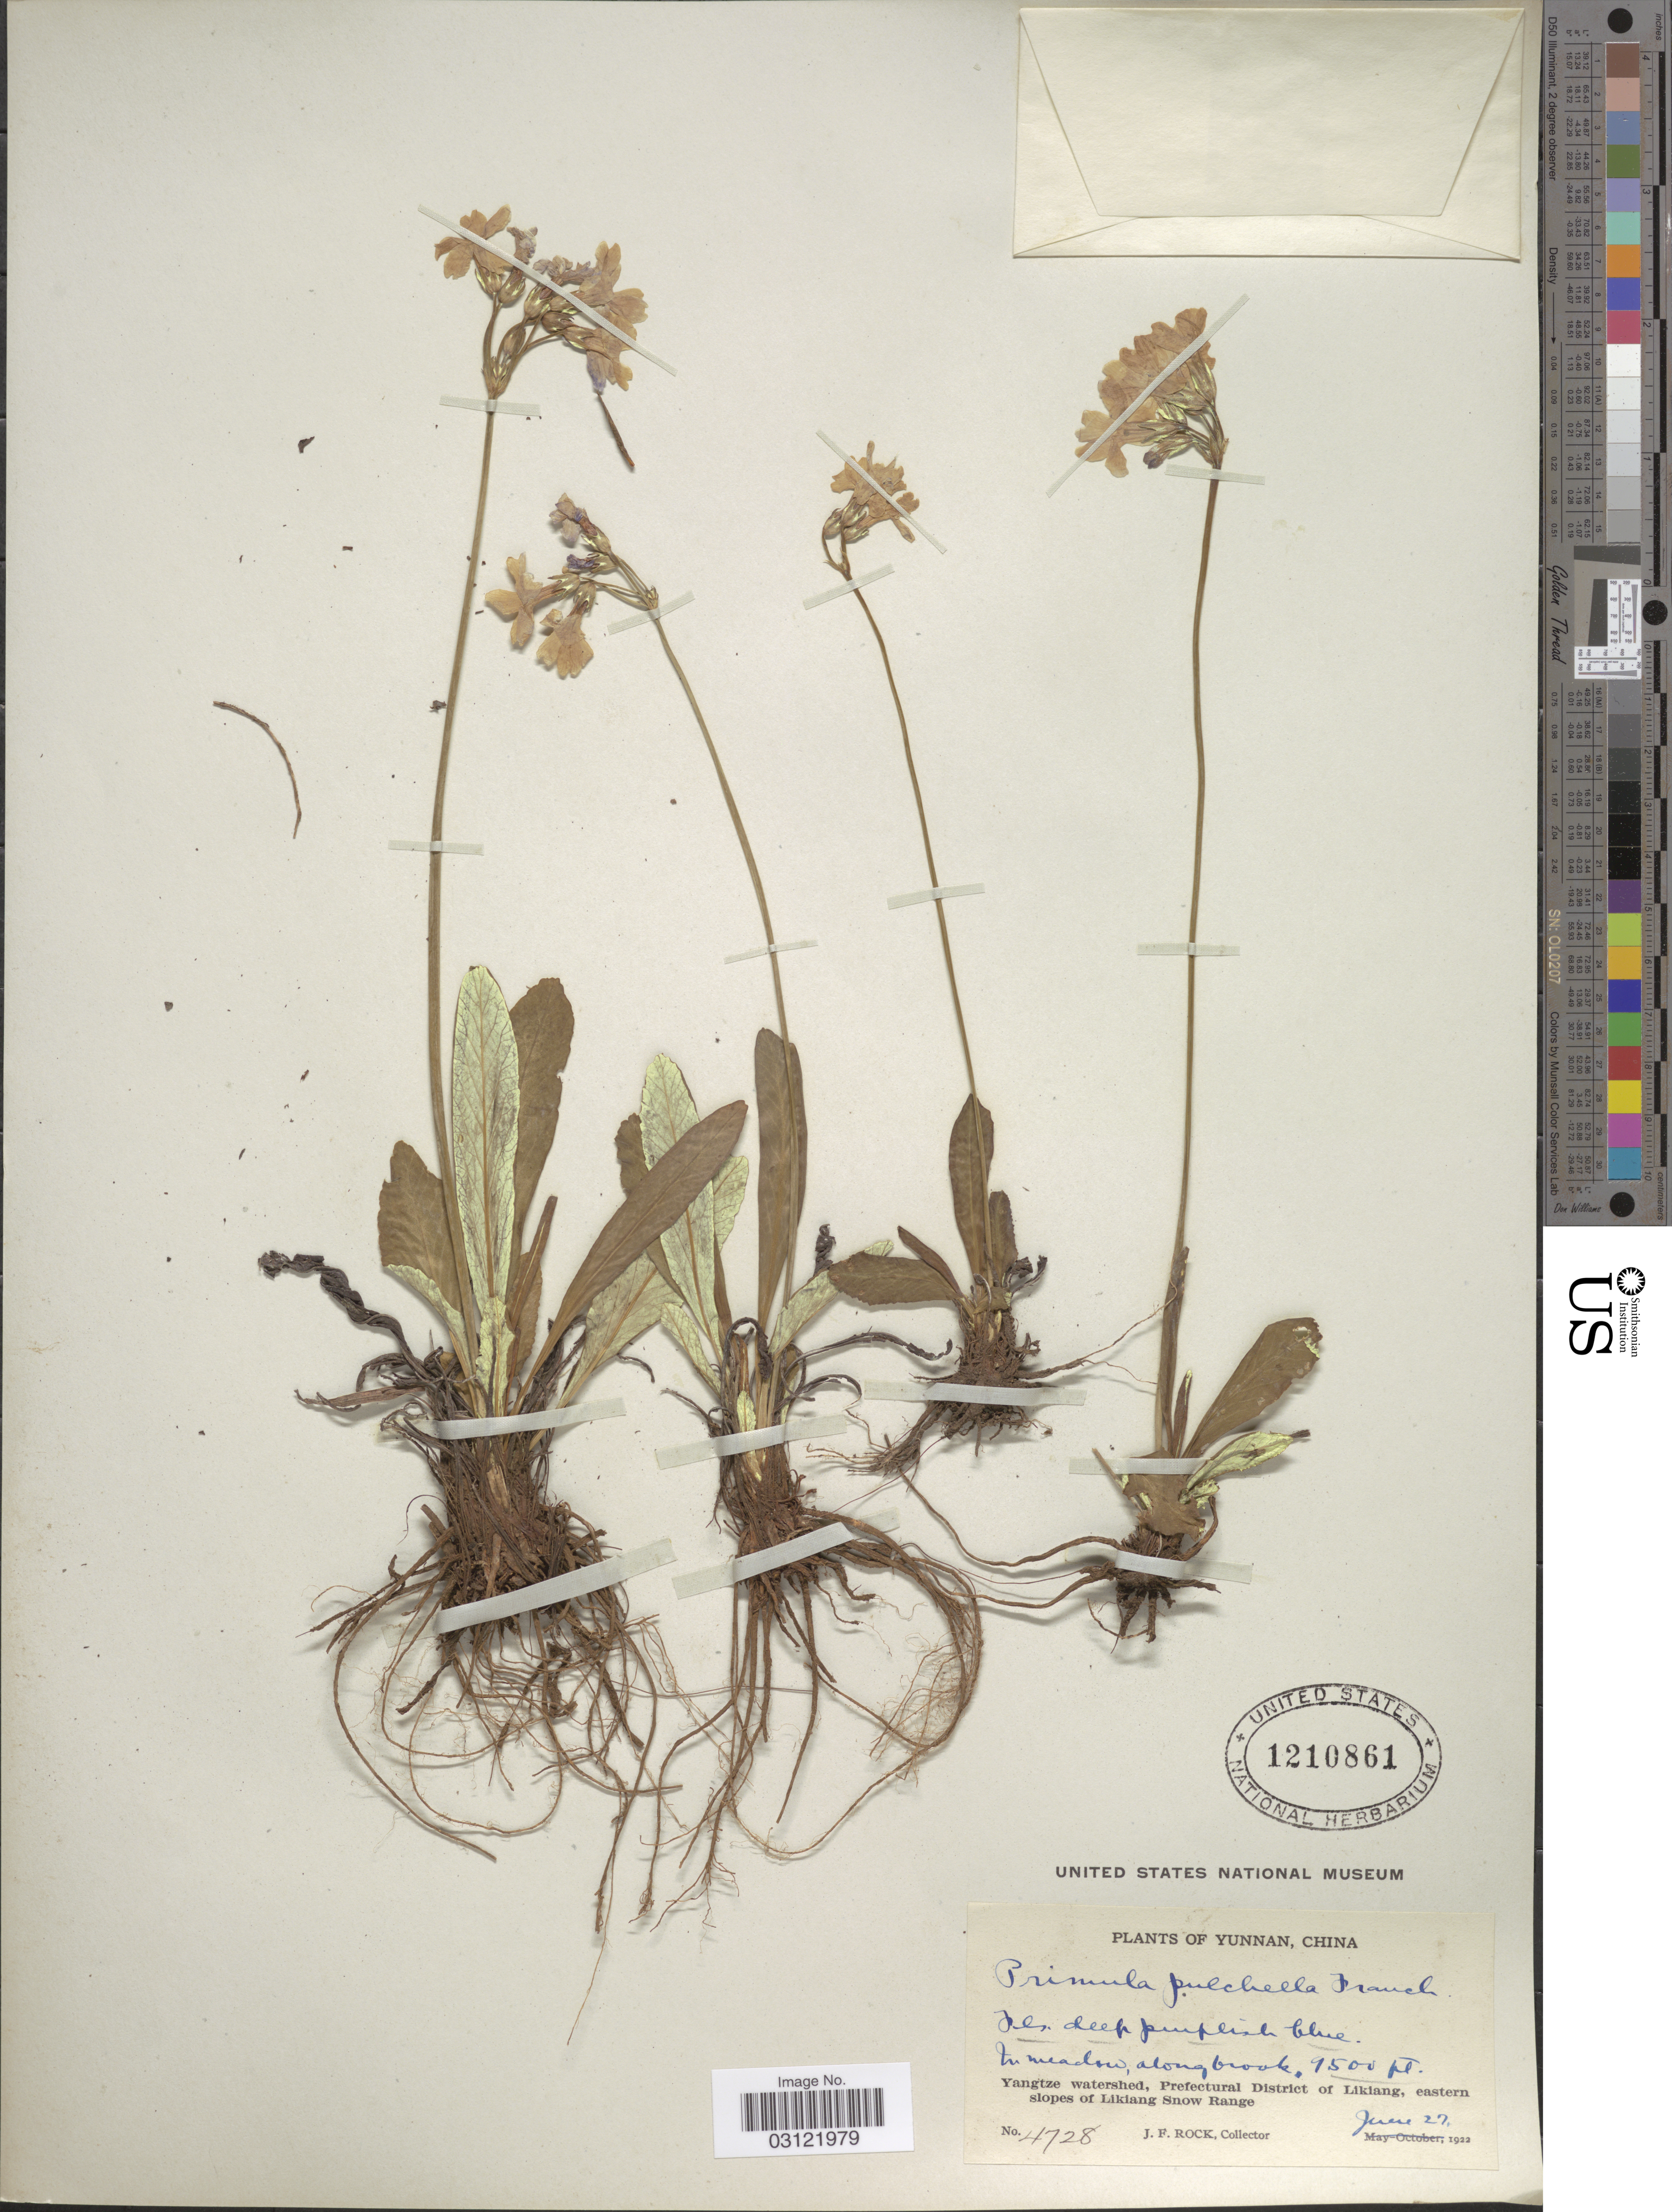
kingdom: Plantae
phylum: Tracheophyta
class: Magnoliopsida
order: Ericales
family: Primulaceae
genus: Primula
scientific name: Primula pulchella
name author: Franch.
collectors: J. Rock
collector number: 4728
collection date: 1922-06-27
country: China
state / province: Yunnan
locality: Yangtze watershed, Prefectural District of Likiang, eastern slopes of Likiang Snow Range.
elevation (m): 2896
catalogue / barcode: US 1210861